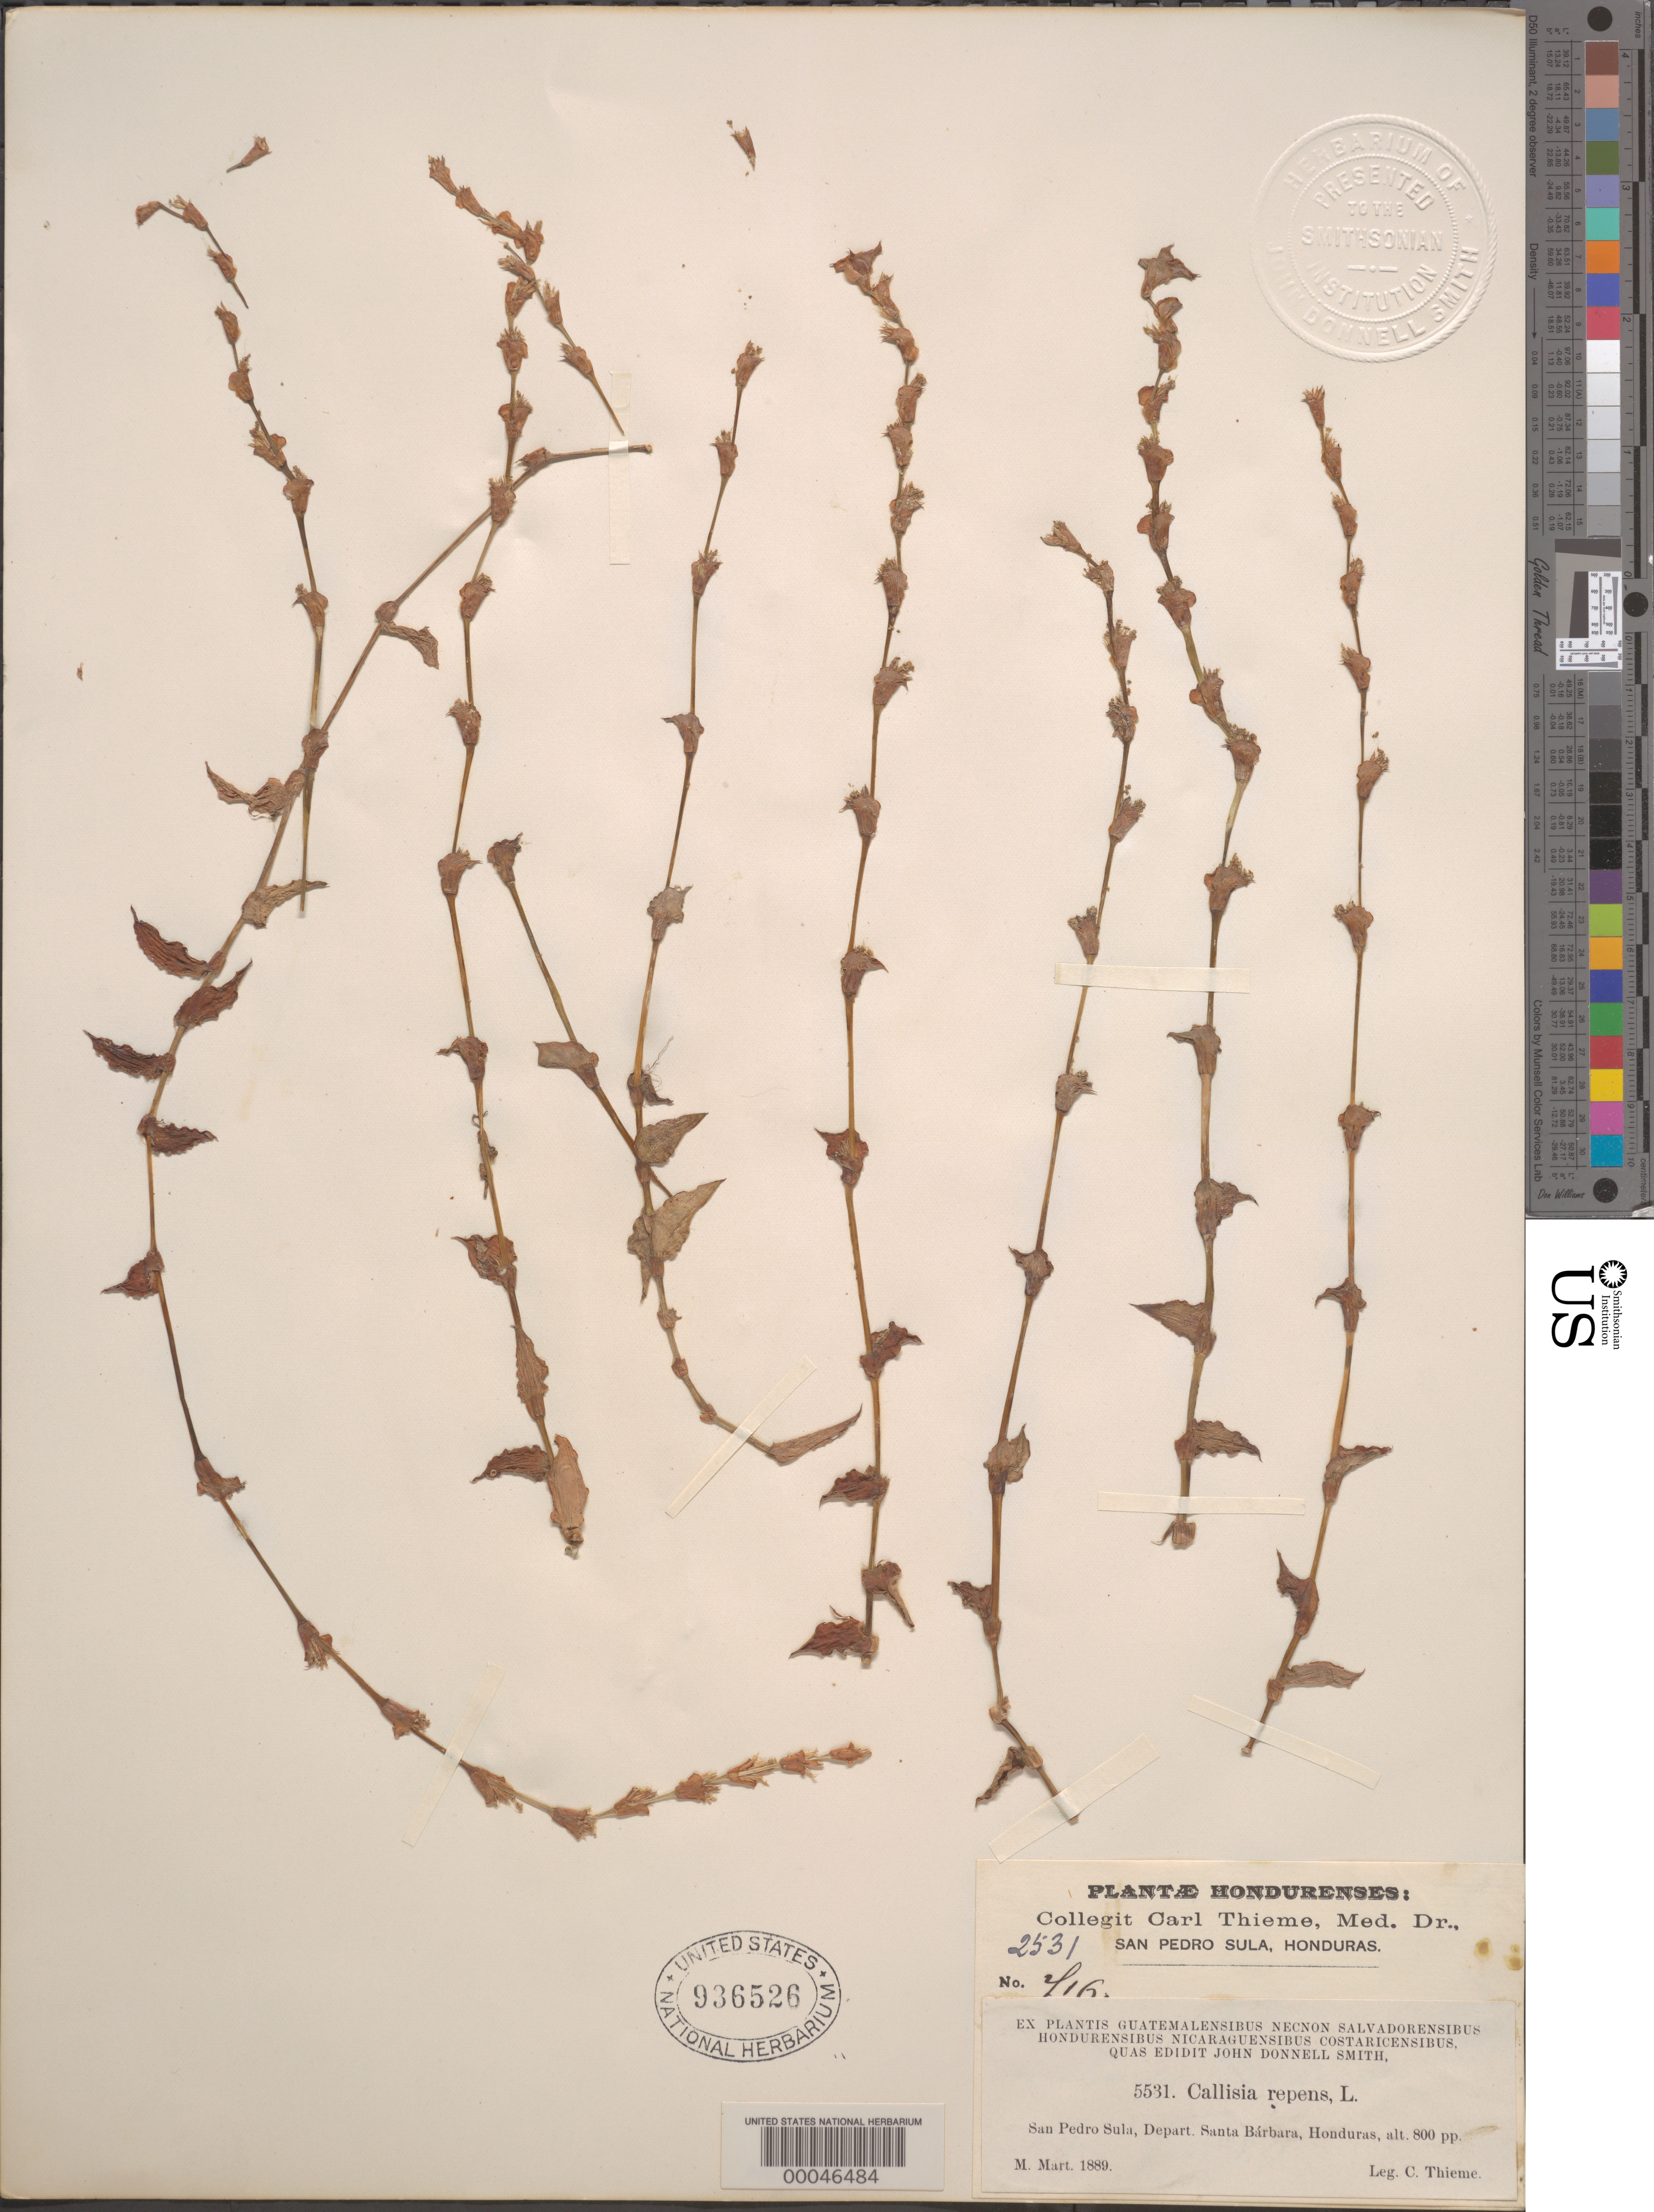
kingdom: Plantae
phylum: Tracheophyta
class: Liliopsida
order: Commelinales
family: Commelinaceae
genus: Callisia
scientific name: Callisia repens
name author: (Jacq.) L.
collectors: C. Thieme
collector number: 5531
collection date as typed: Mar 1889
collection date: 1889-03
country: Honduras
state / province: Santa Bárbara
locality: San Pedro Sula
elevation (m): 244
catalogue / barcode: US 936526